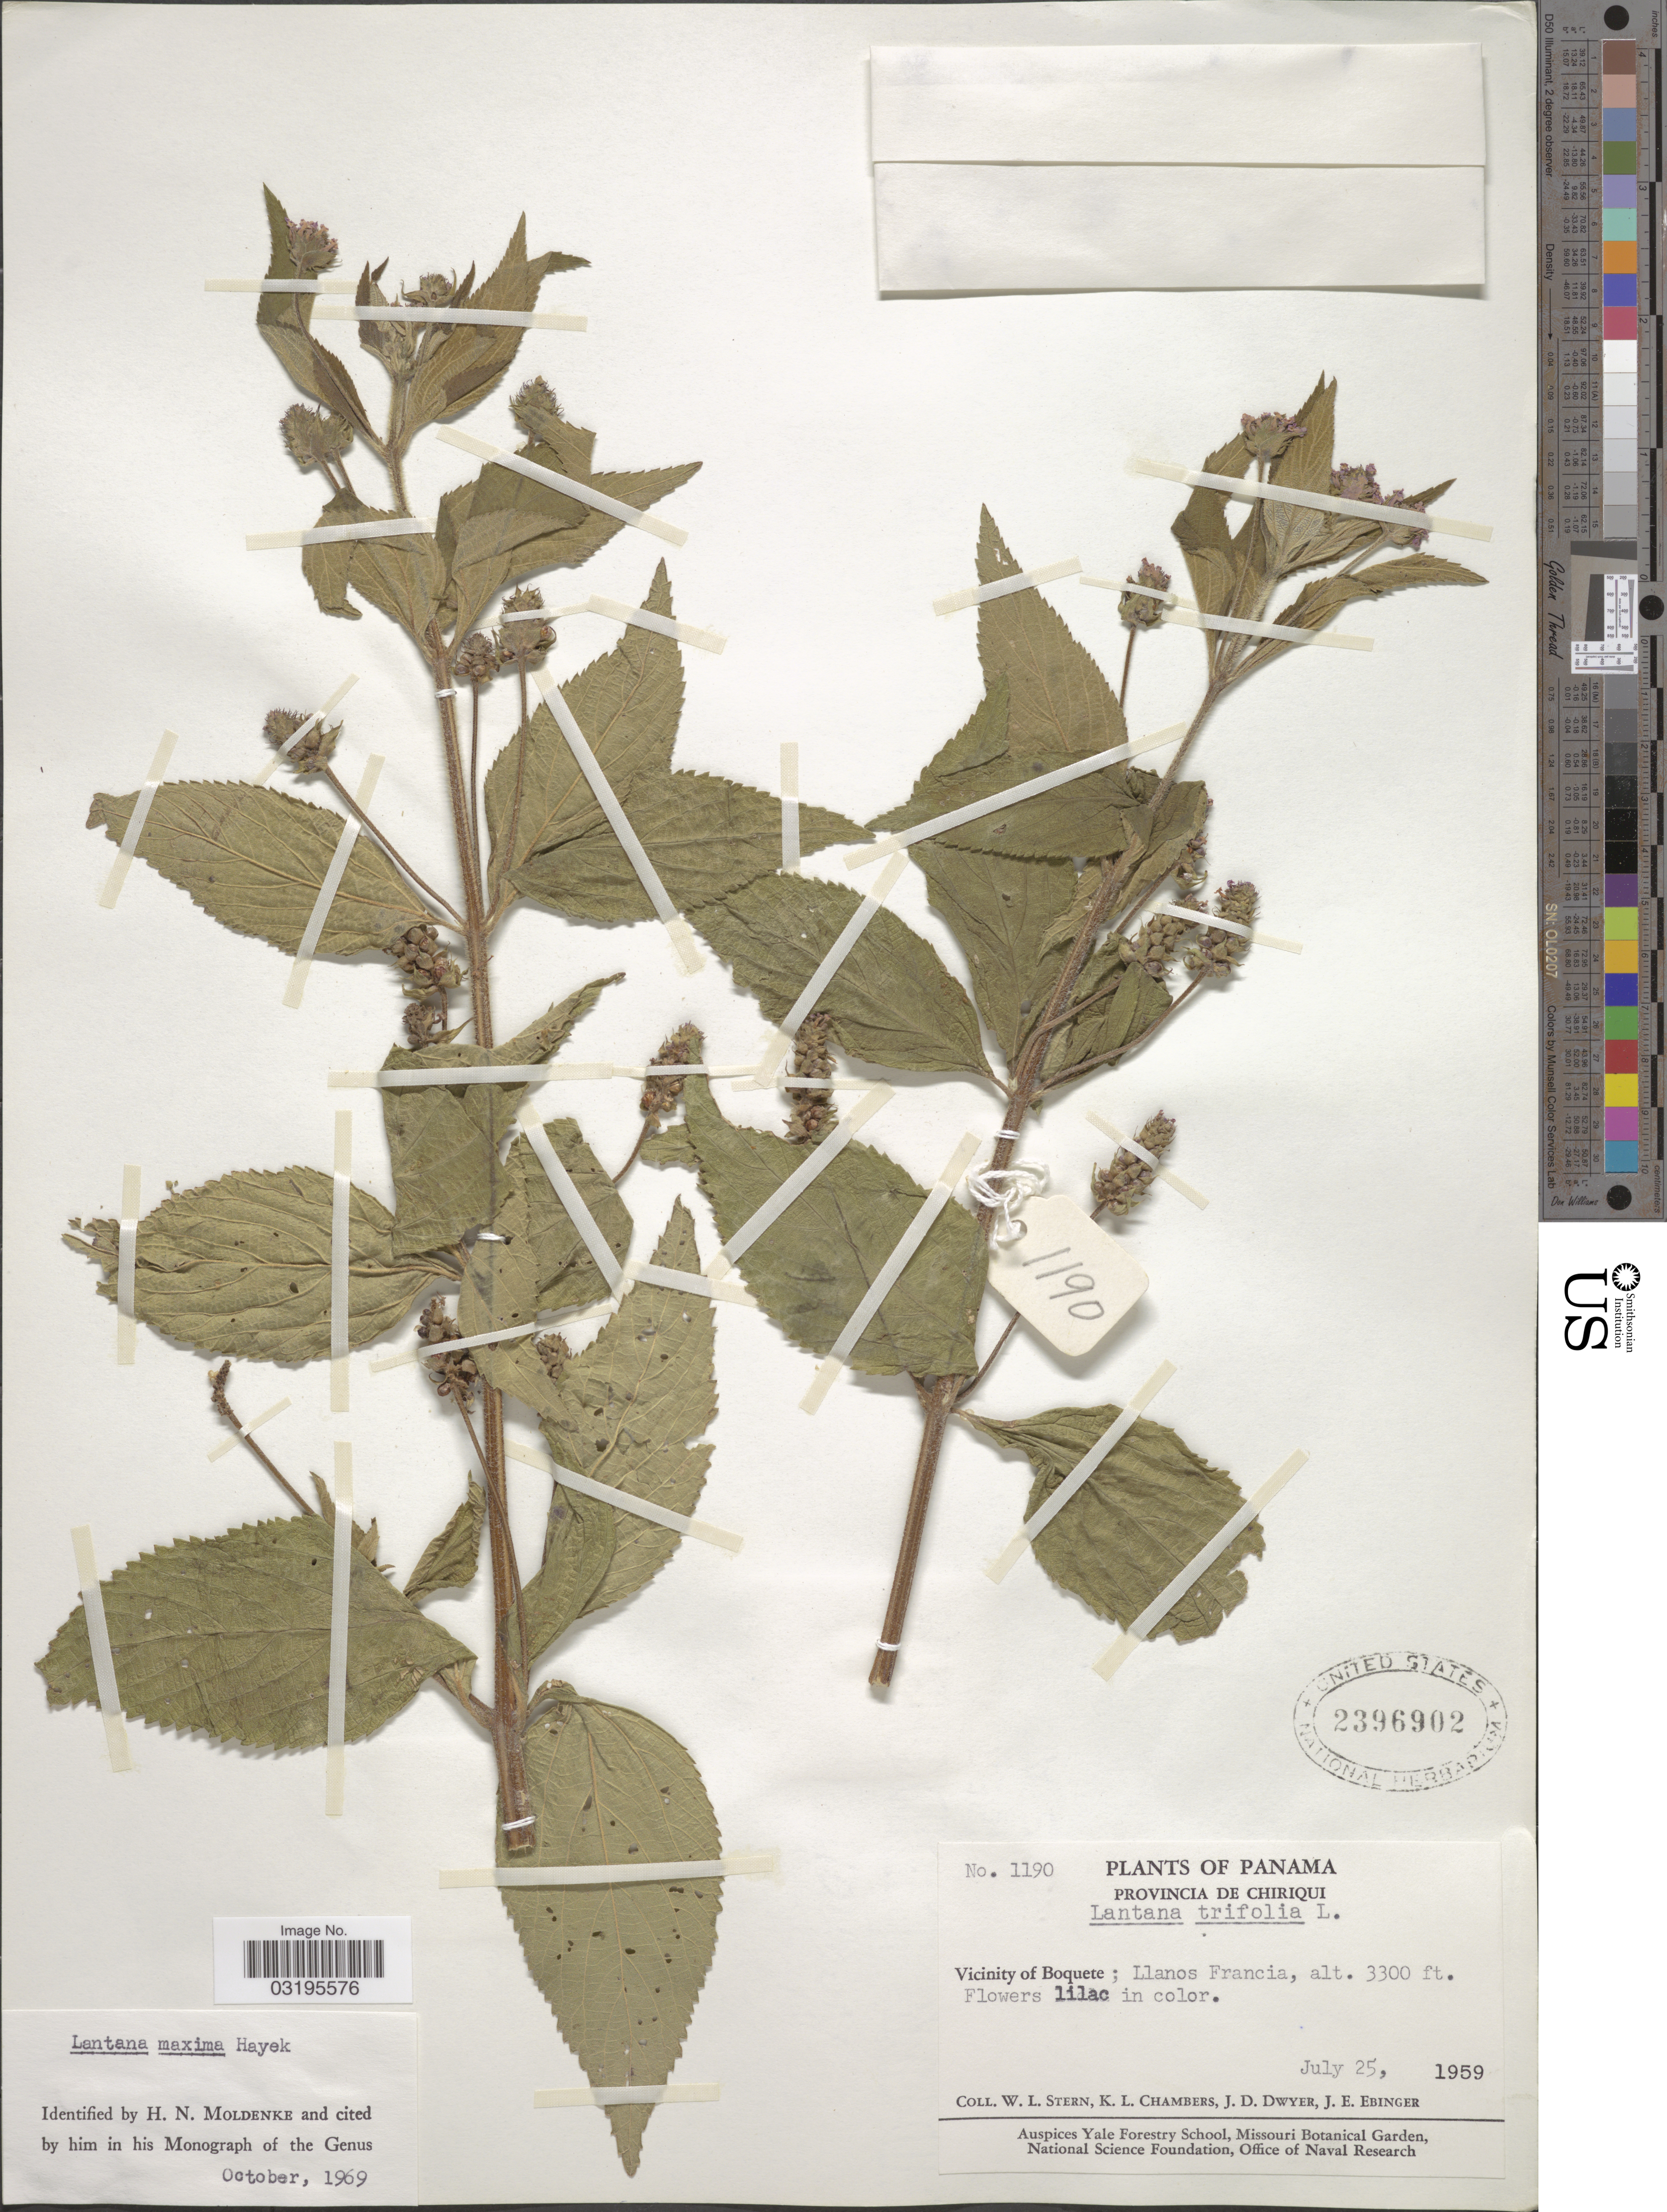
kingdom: Plantae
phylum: Tracheophyta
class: Magnoliopsida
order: Lamiales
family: Verbenaceae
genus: Lantana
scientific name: Lantana maxima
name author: Hayek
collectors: W. L. Stern, K. Chambers, J. D. Dwyer & J. Ebinger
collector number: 1190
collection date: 1959-07-25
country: Panama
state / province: Chiriqui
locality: Vicinity of Boquete; Llanos Francia.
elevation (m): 1006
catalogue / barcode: US 2396902